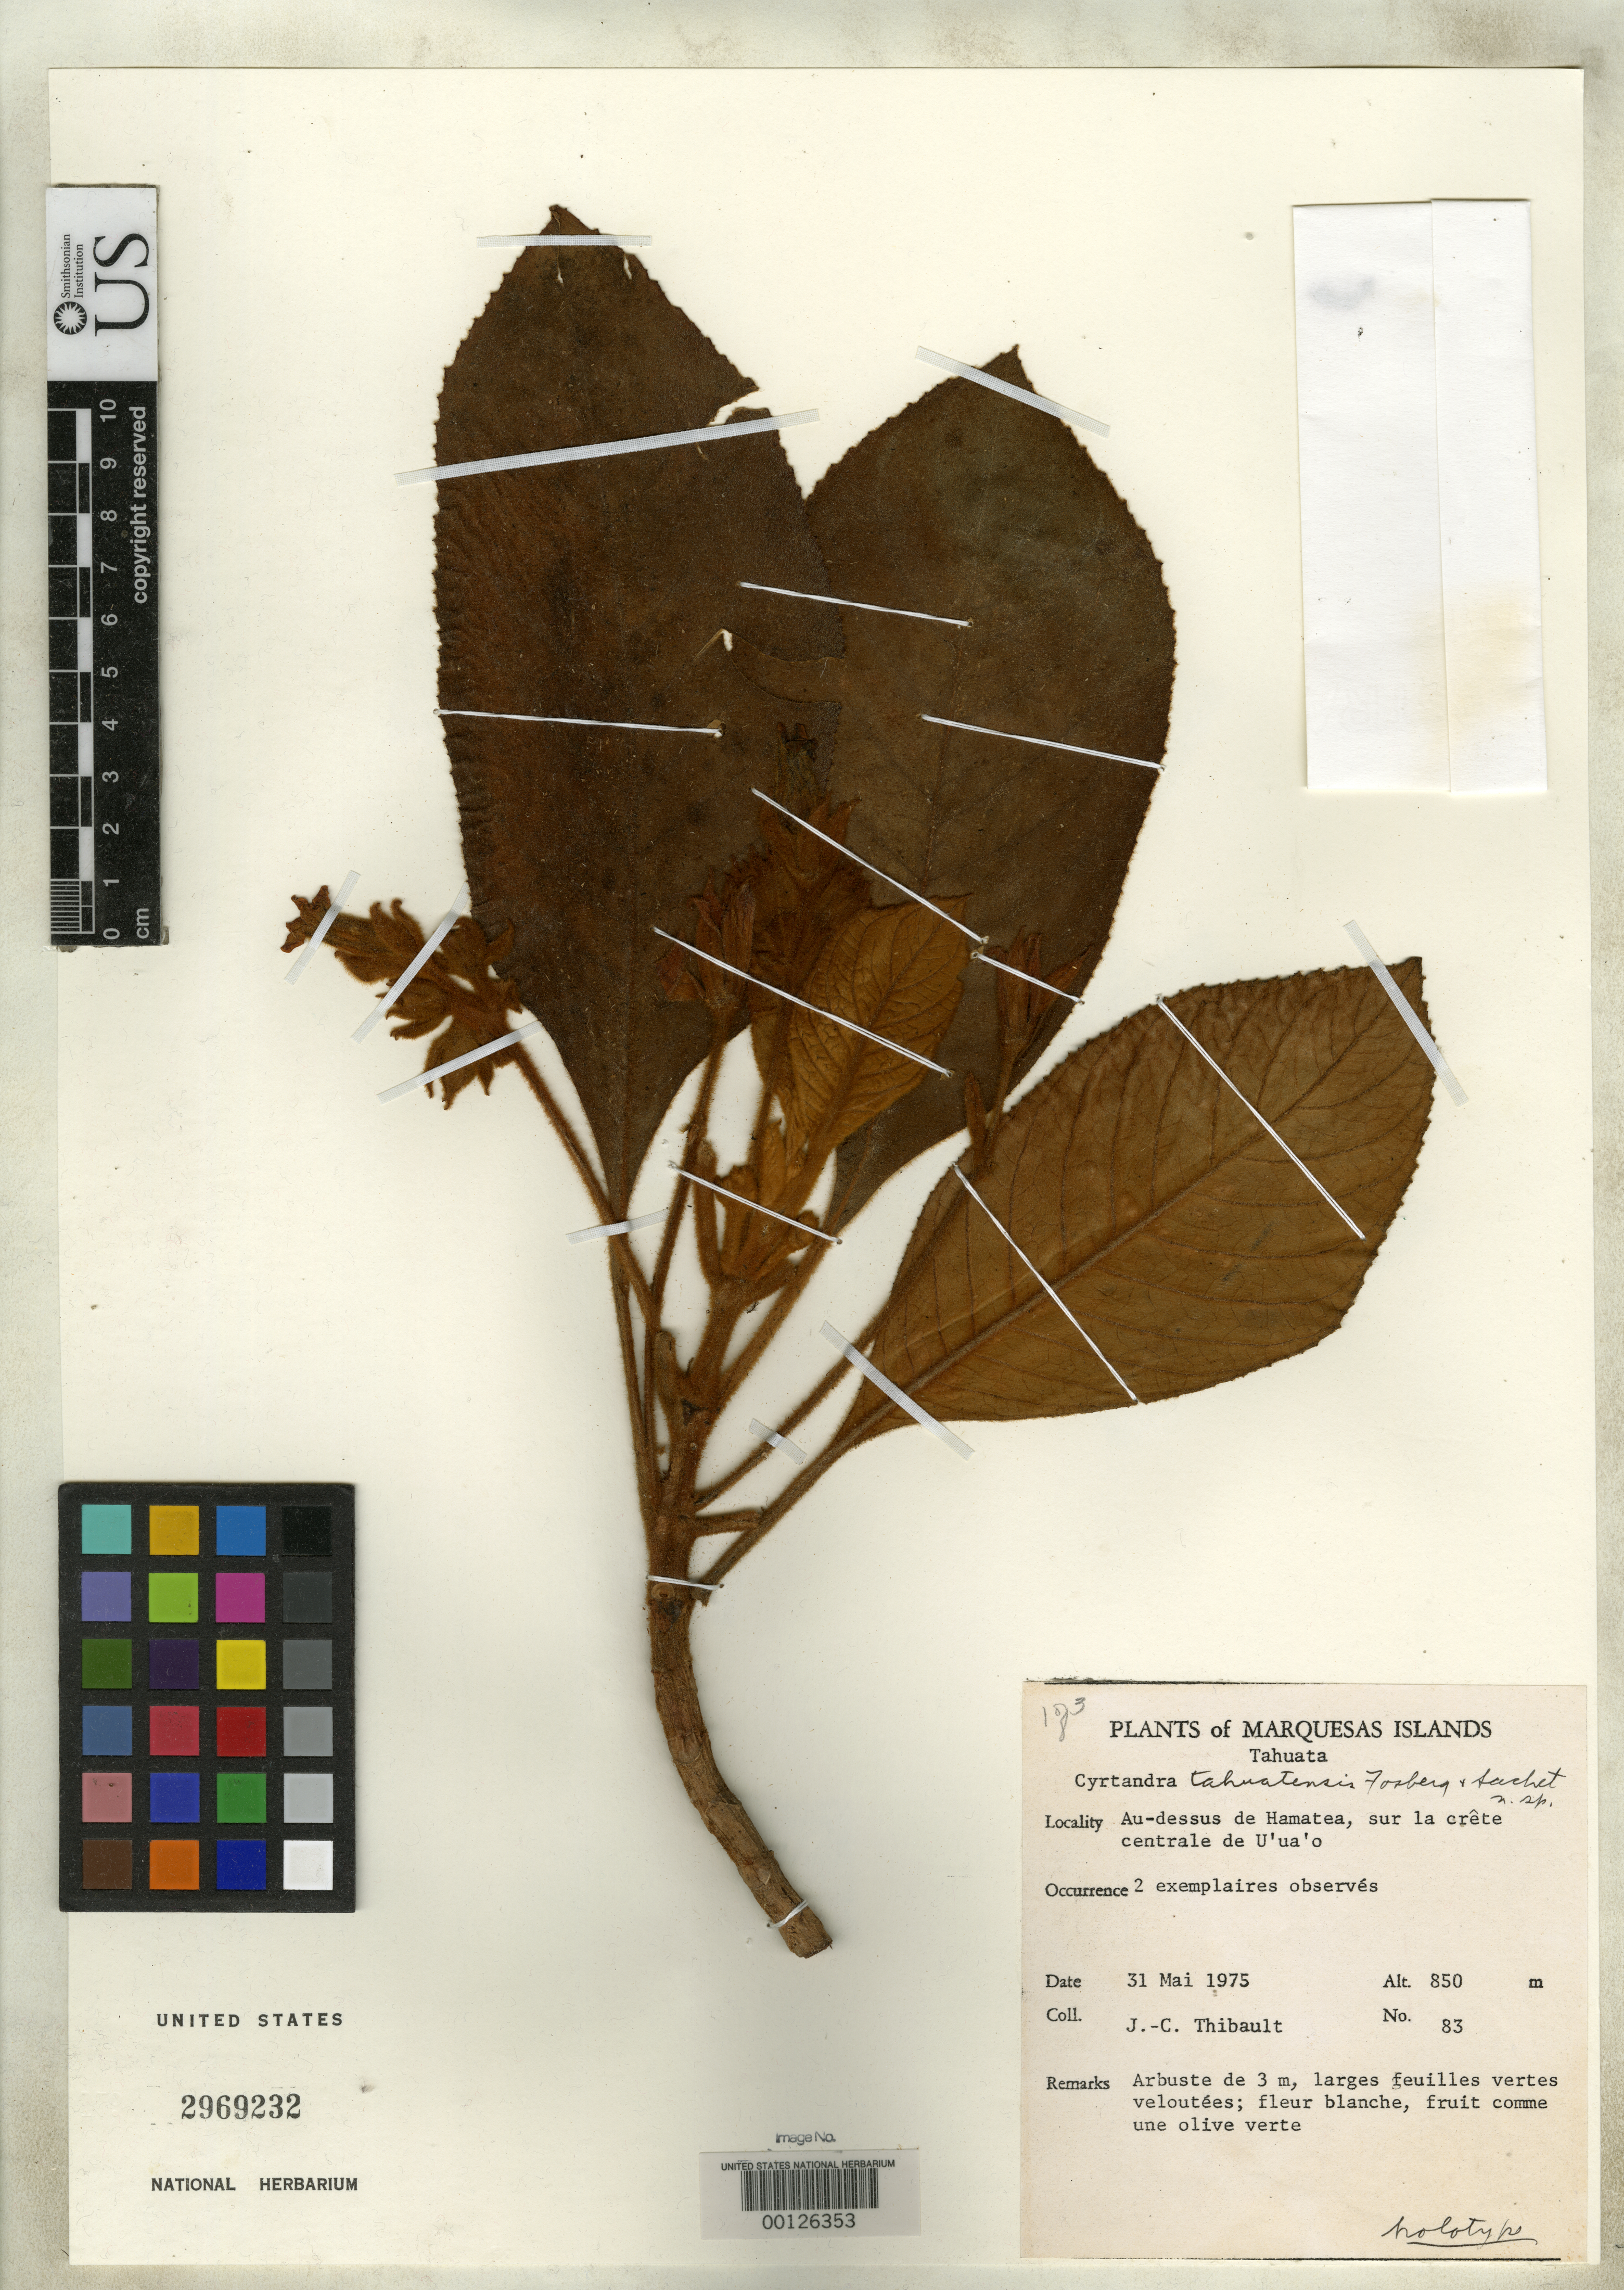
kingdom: Plantae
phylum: Tracheophyta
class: Magnoliopsida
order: Lamiales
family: Gesneriaceae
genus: Cyrtandra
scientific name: Cyrtandra tahuatensis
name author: Fosberg & Sachet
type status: Holotype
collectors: J. Thibault de Chanvalon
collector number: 83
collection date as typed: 31 May 1975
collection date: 1975-05-31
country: French Polynesia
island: Tahuata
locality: Au-dessus de Hamatea centrale de U'ua'o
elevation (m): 850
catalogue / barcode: US 2969232